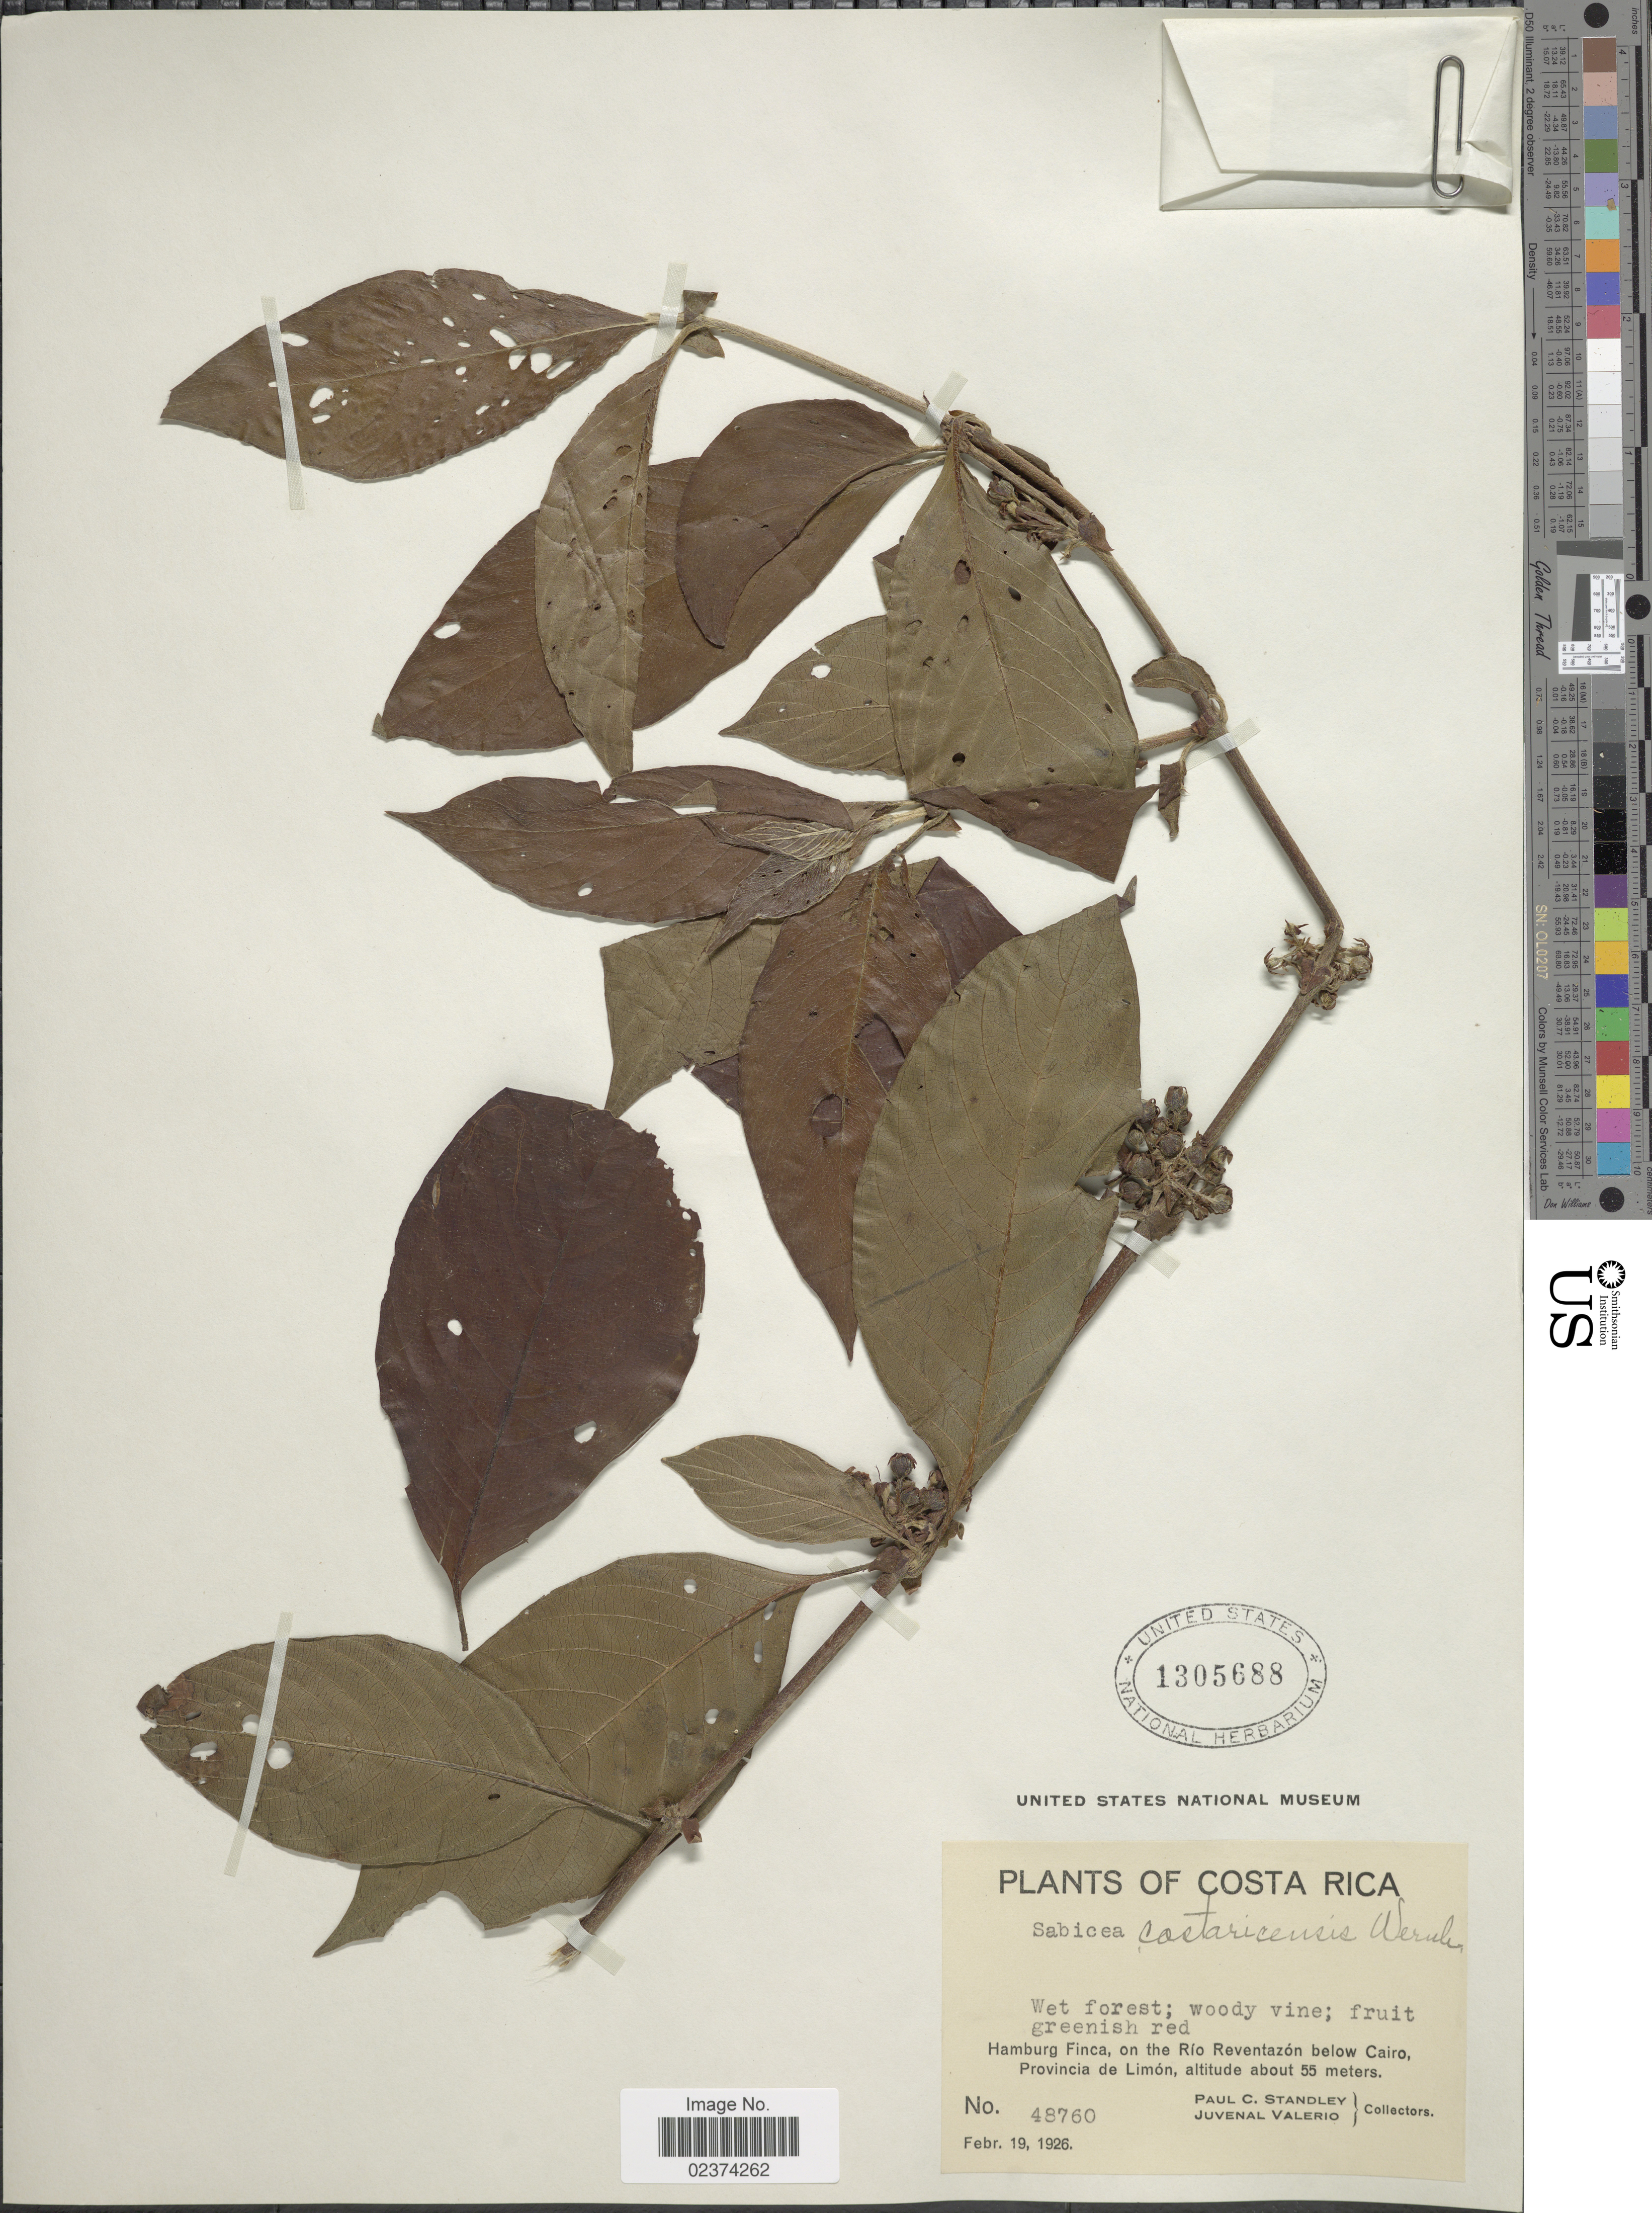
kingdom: Plantae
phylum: Tracheophyta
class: Magnoliopsida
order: Gentianales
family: Rubiaceae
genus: Sabicea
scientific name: Sabicea costaricensis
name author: Wernham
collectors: P. C. Standley & J. Valerio R.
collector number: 48760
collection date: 1926-02-19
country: Costa Rica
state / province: Limón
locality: Hamburg Finca, on the Río Reventaz·n below Cairo, Provincia de Limón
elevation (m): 55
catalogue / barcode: US 1305688